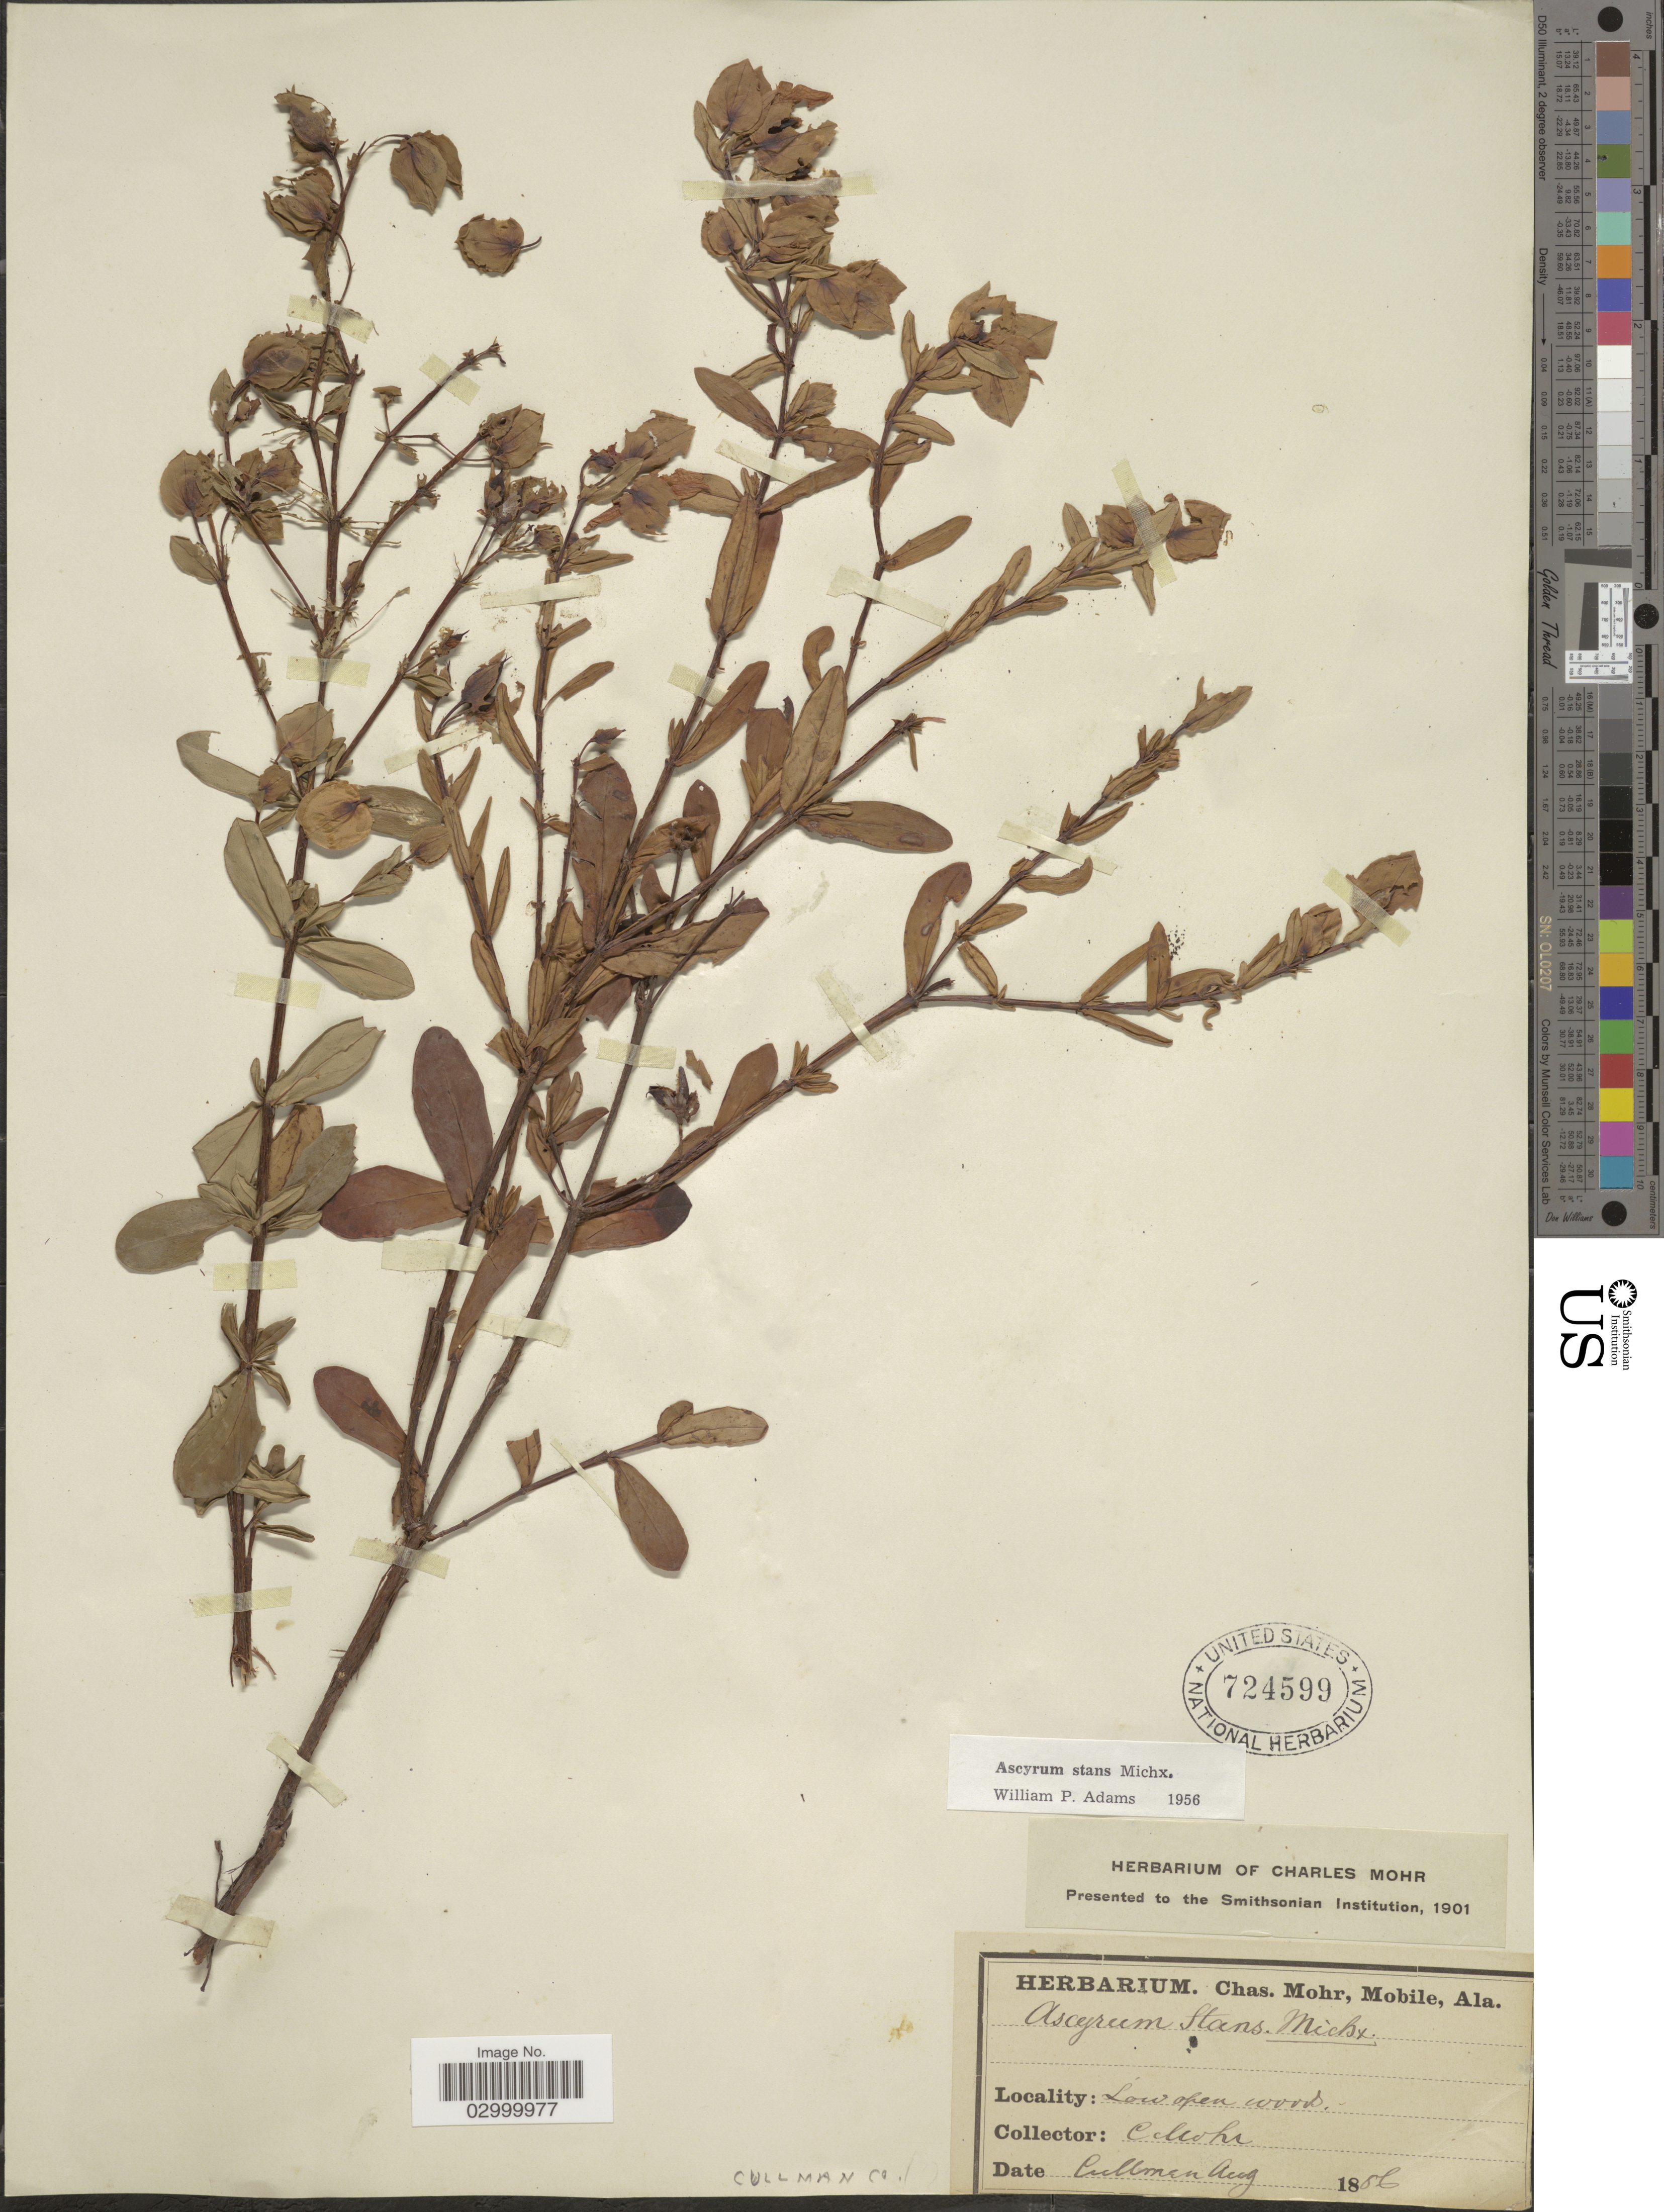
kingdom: Plantae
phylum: Tracheophyta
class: Magnoliopsida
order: Malpighiales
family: Hypericaceae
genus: Hypericum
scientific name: Hypericum crux-andreae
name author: (L.) Crantz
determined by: Strong, Mark T., (BOT), Smithsonian Institution - National Museum of Natural History (UNITED STATES)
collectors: C. T. Mohr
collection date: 1886-08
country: United States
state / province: Alabama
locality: Cullman Co.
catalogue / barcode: US 724599